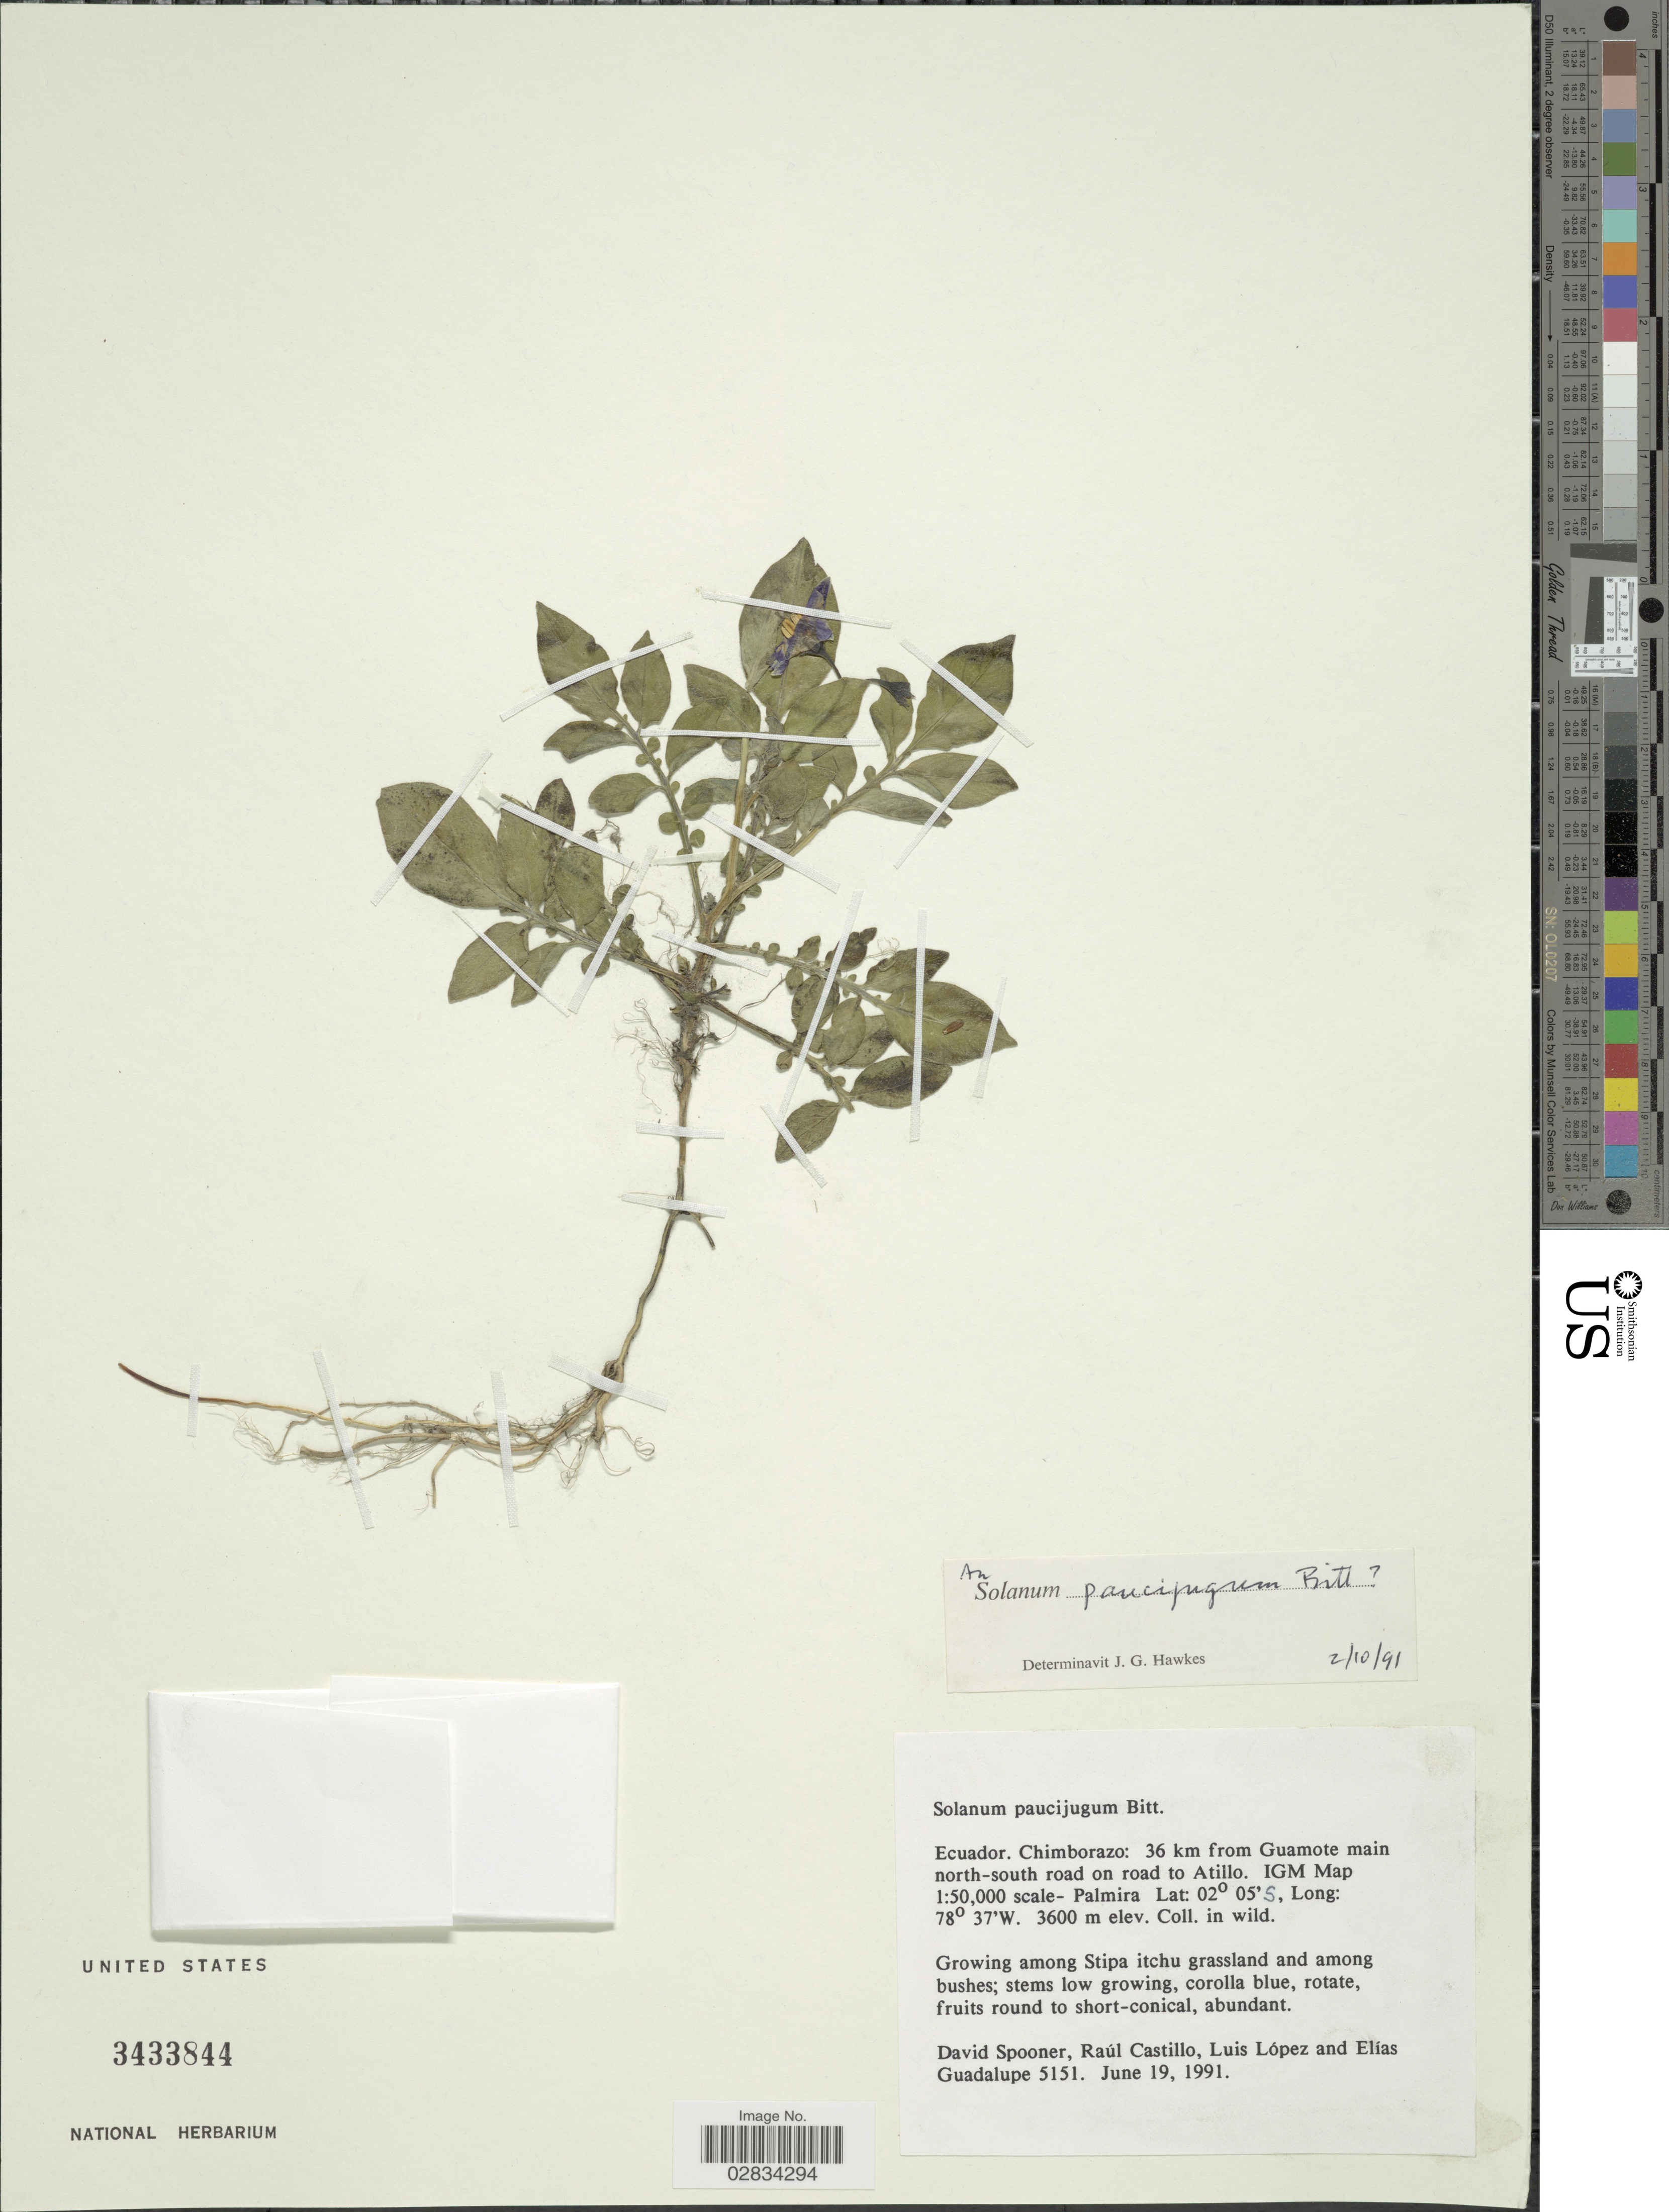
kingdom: Plantae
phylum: Tracheophyta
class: Magnoliopsida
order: Solanales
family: Solanaceae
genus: Solanum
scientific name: Solanum paucijugum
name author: Bitter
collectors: D. Spooner, R. Castillo, L. López & E. Guadalupe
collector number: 5151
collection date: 1991-06-19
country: Ecuador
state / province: Chimborazo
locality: Chimborazo: 36 km from Guamote main north-south road on road to Atillo. IGM Map 1:50,000 scale- Palmira.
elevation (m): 3600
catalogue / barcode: US 3433844